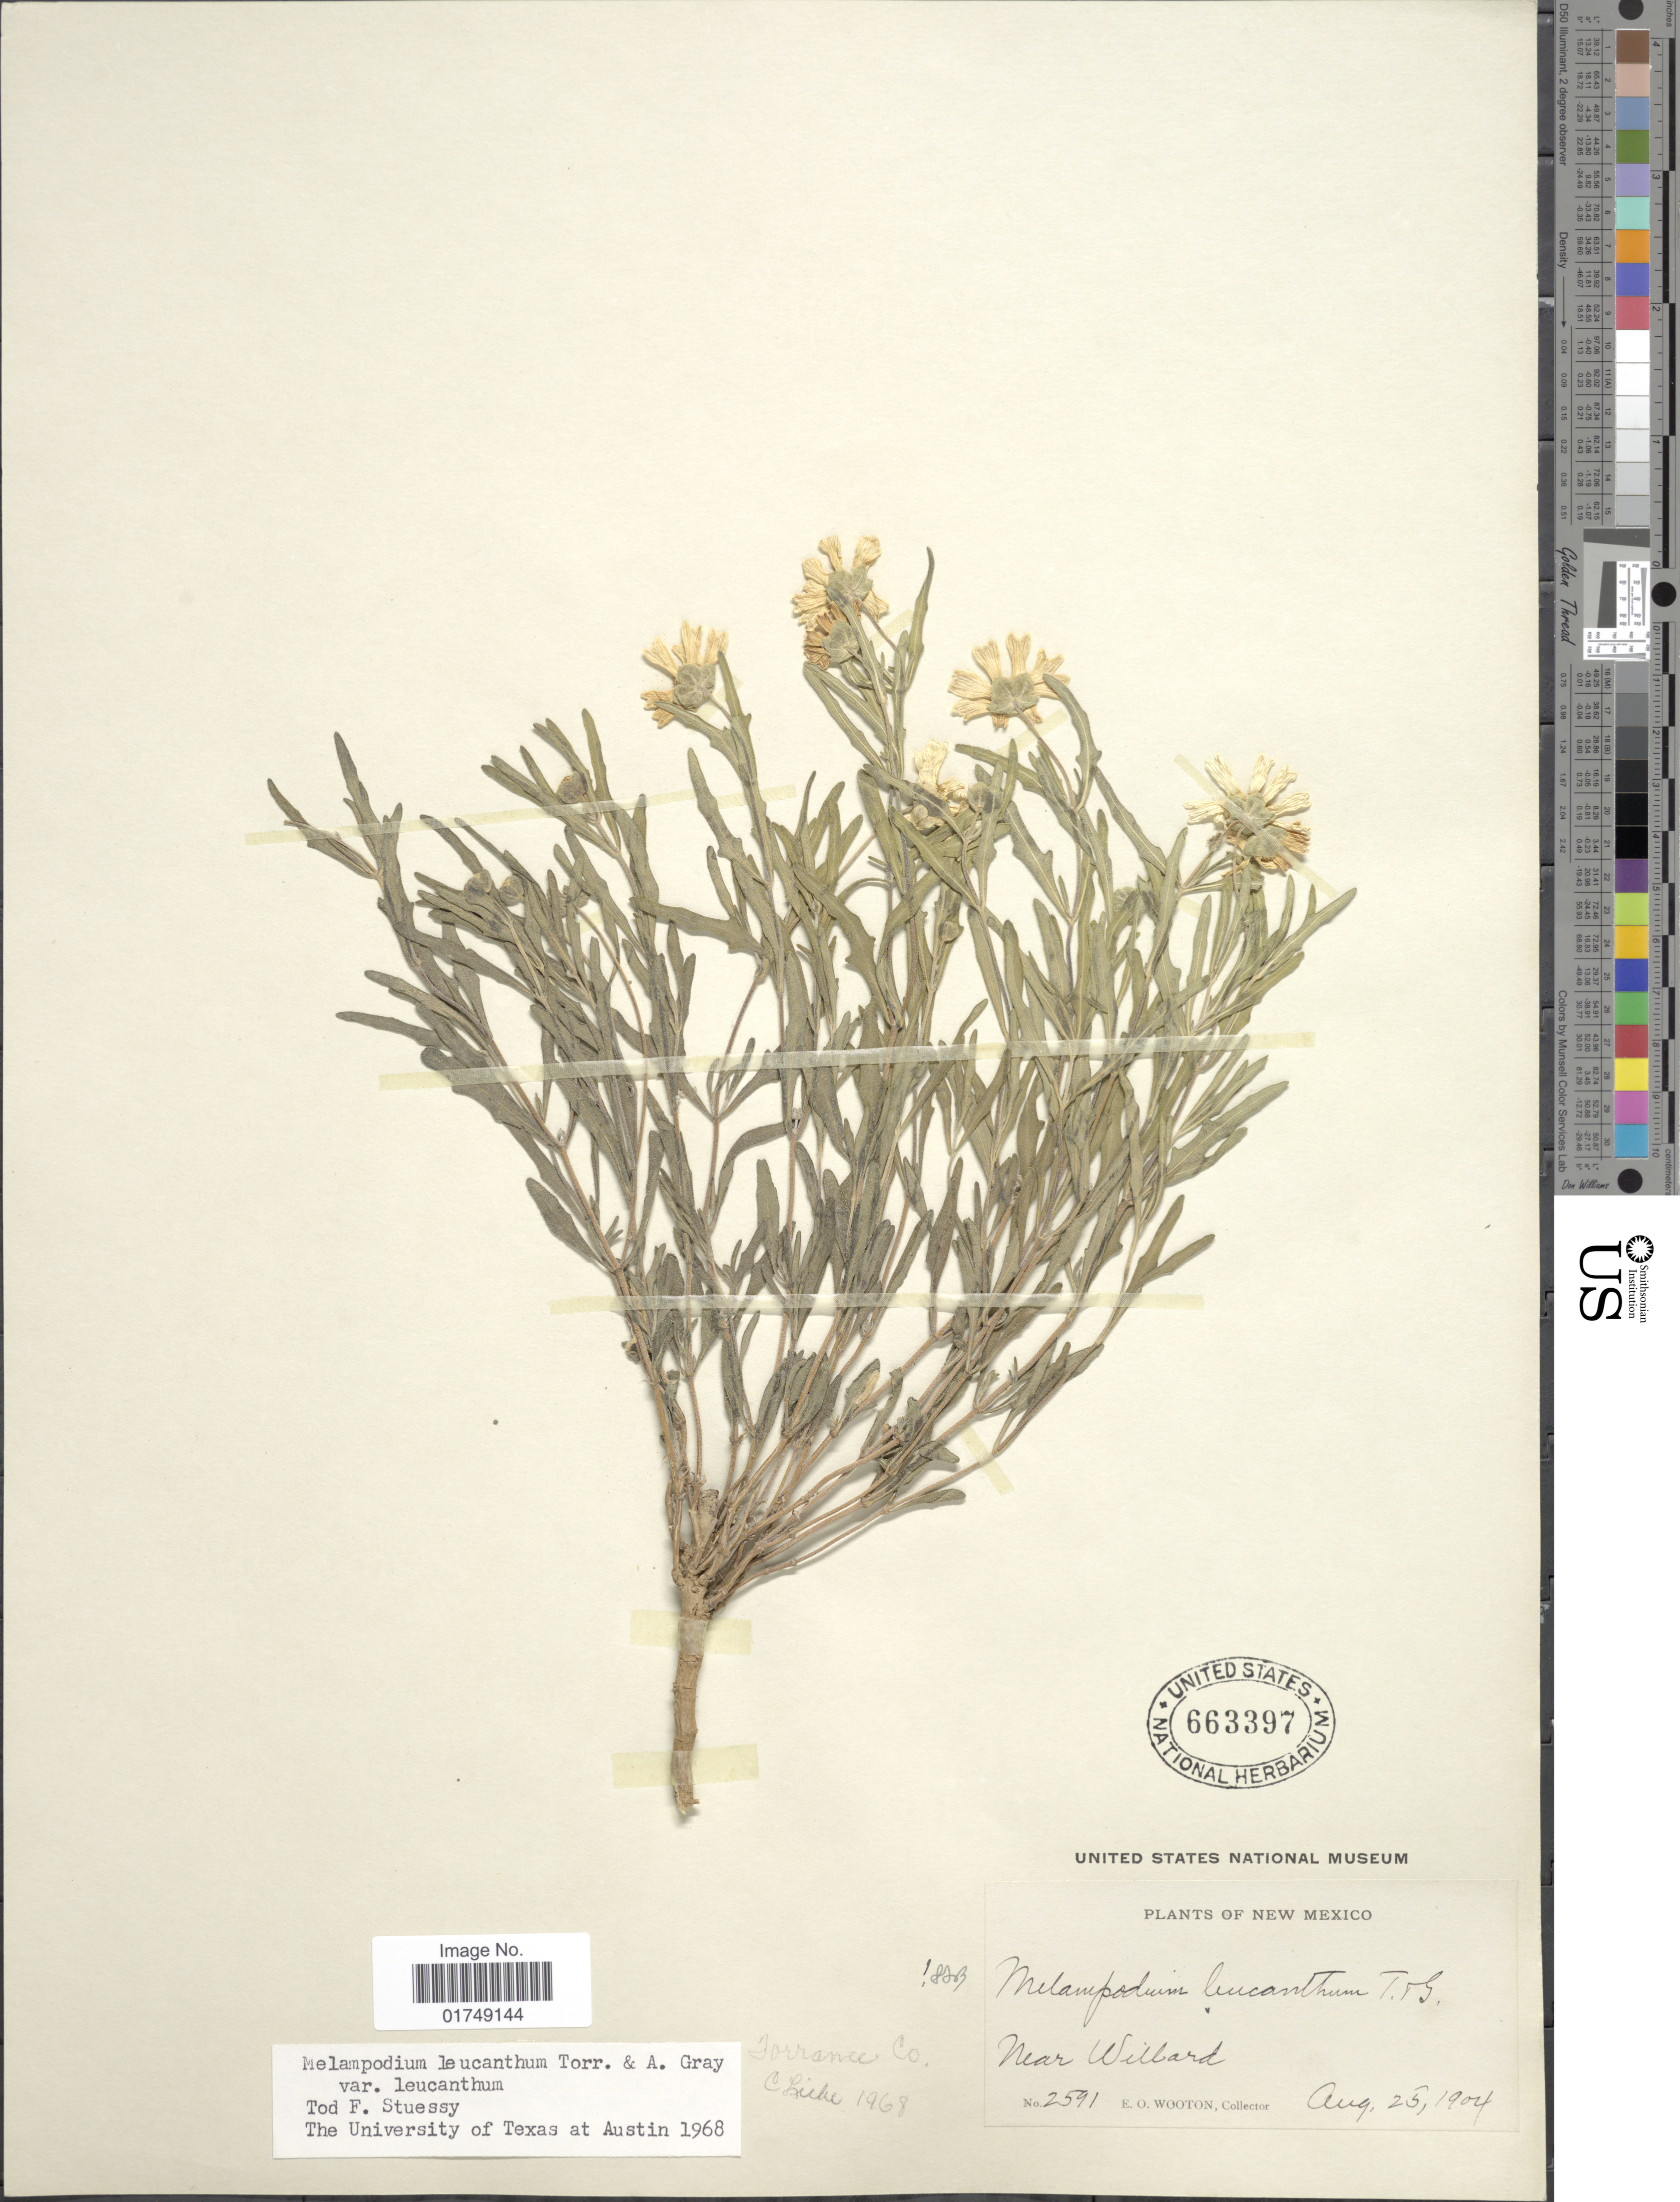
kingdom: Plantae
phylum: Tracheophyta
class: Magnoliopsida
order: Asterales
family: Asteraceae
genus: Melampodium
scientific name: Melampodium leucanthum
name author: Torr. & A. Gray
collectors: E. O. Wooton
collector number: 2591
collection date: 1904-08-25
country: United States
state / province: New Mexico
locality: Near Willard, Torrance Co.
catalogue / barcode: US 663397